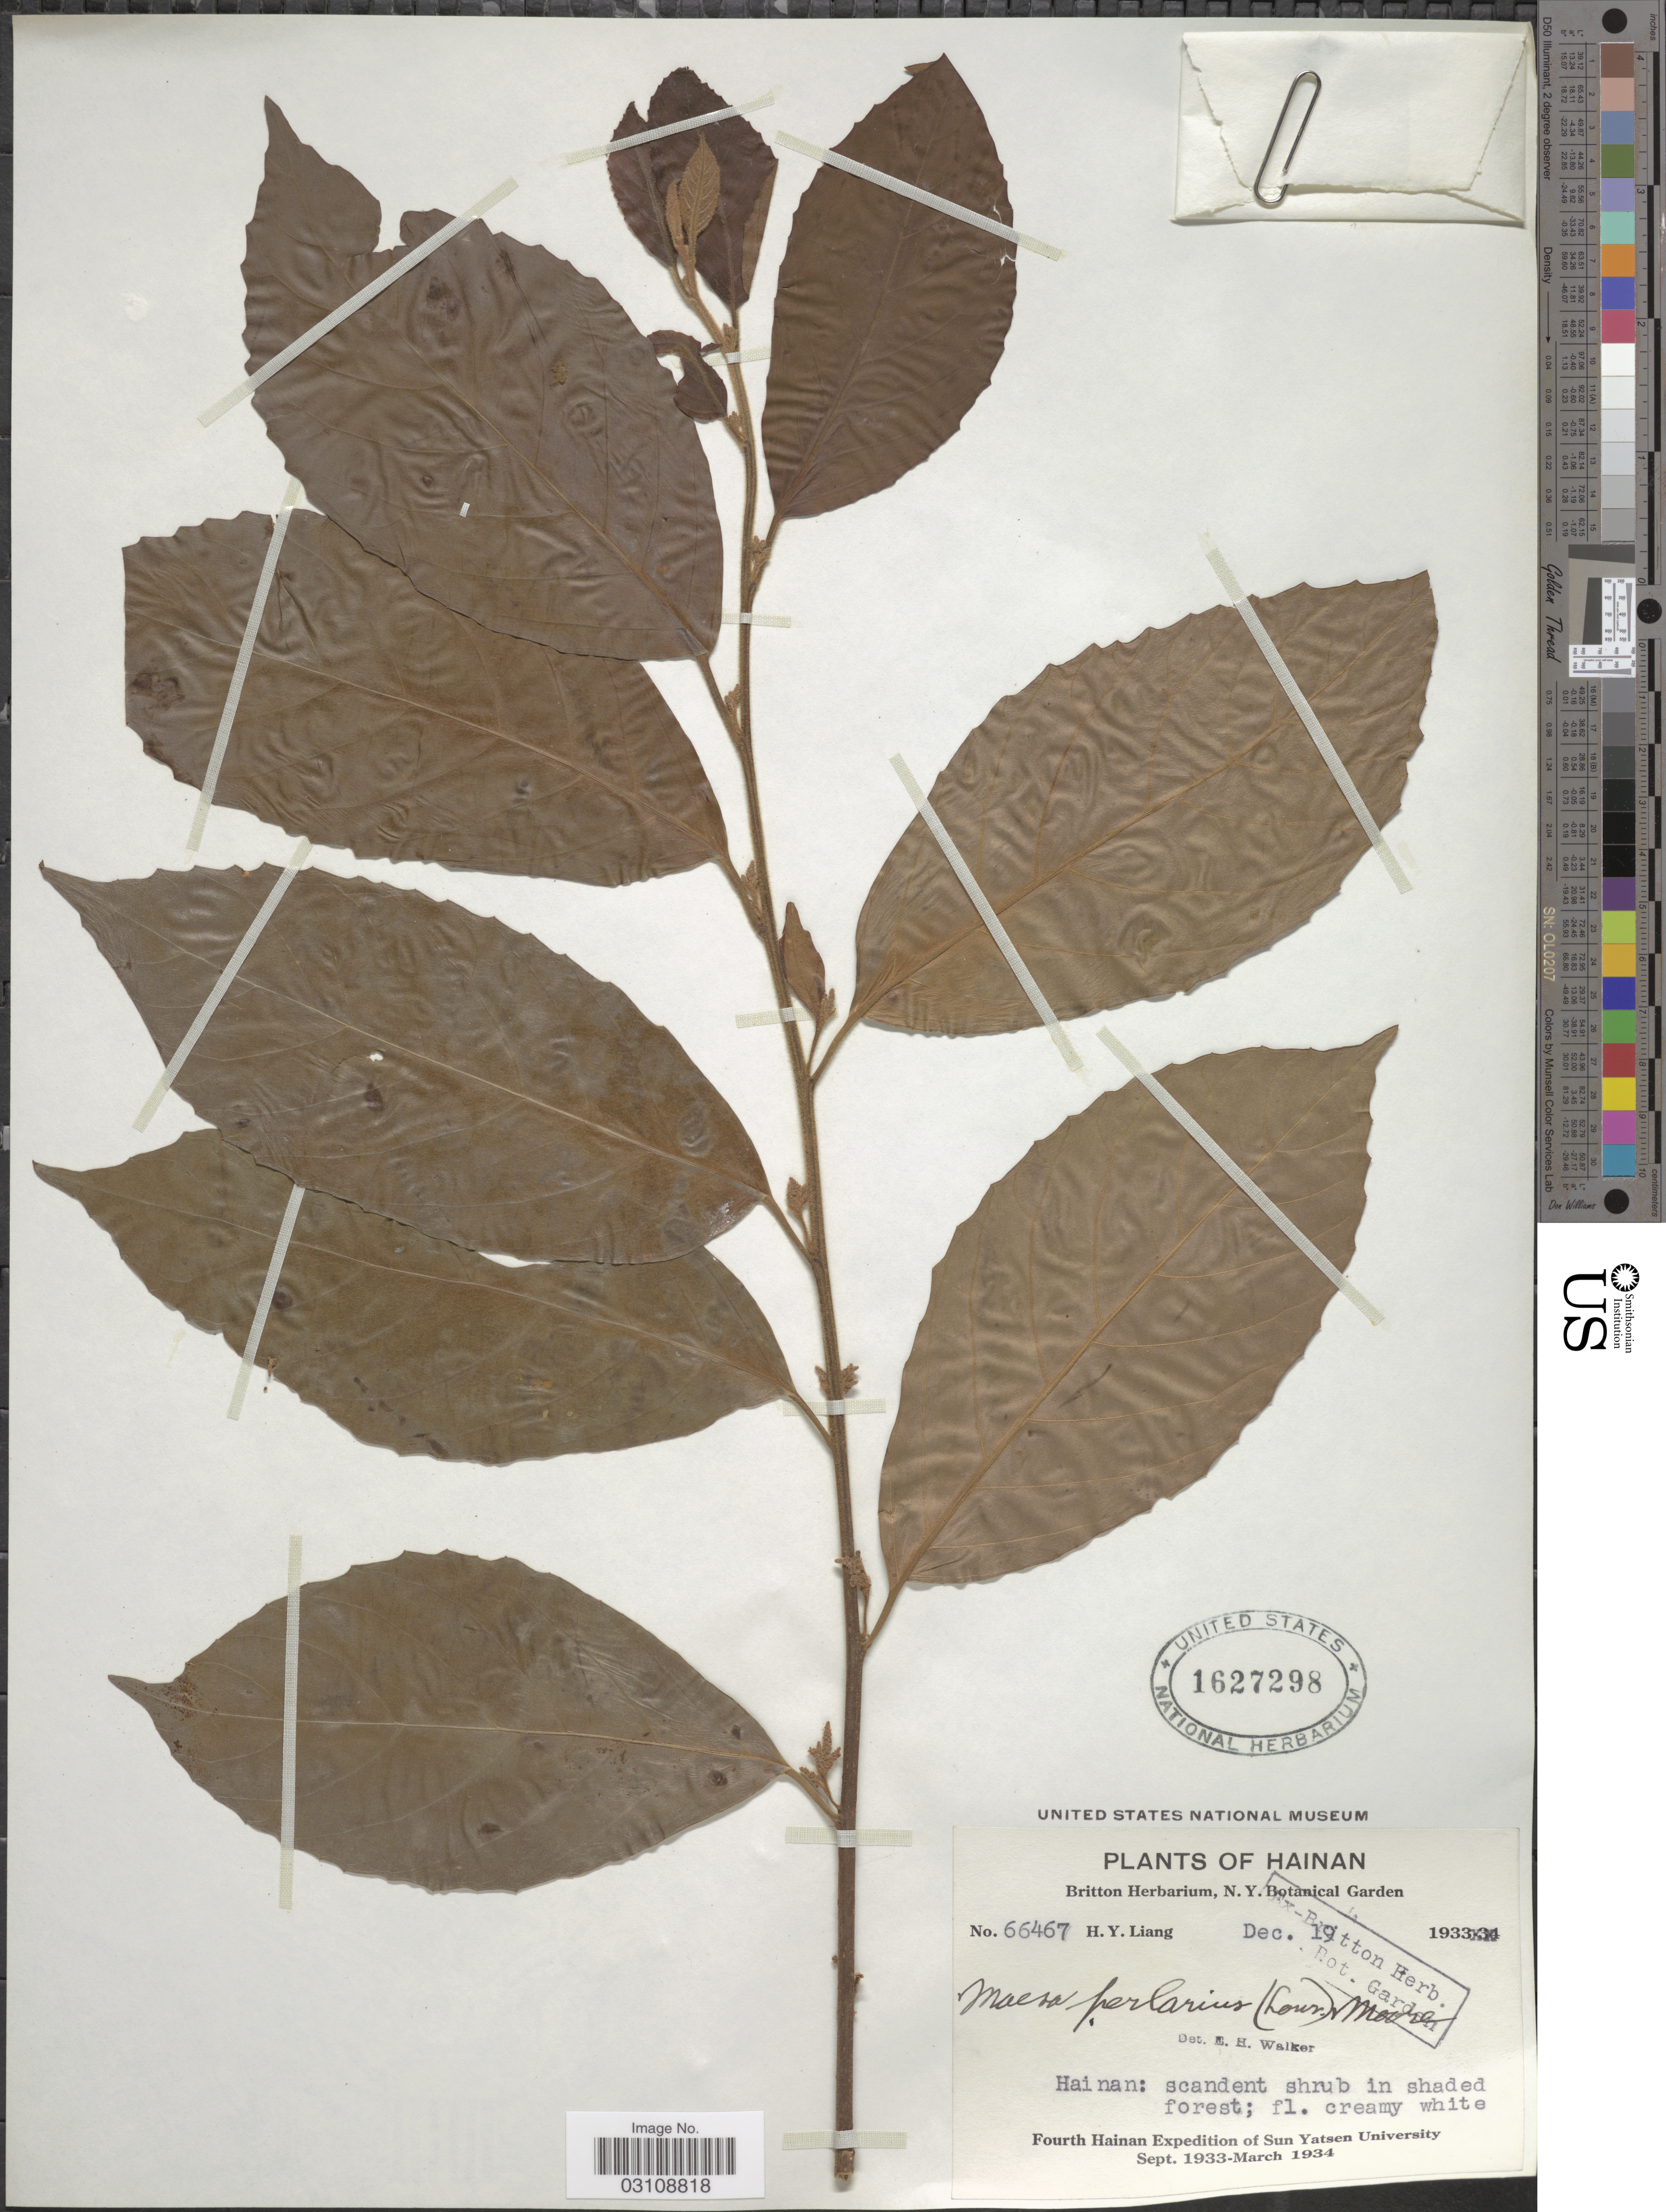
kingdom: Plantae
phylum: Tracheophyta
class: Magnoliopsida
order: Ericales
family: Primulaceae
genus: Maesa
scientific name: Maesa perlaria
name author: (Lour.) Merr.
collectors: H. Y. Liang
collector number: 66467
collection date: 1933-12-19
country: China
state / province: Hainan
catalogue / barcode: US 1627298